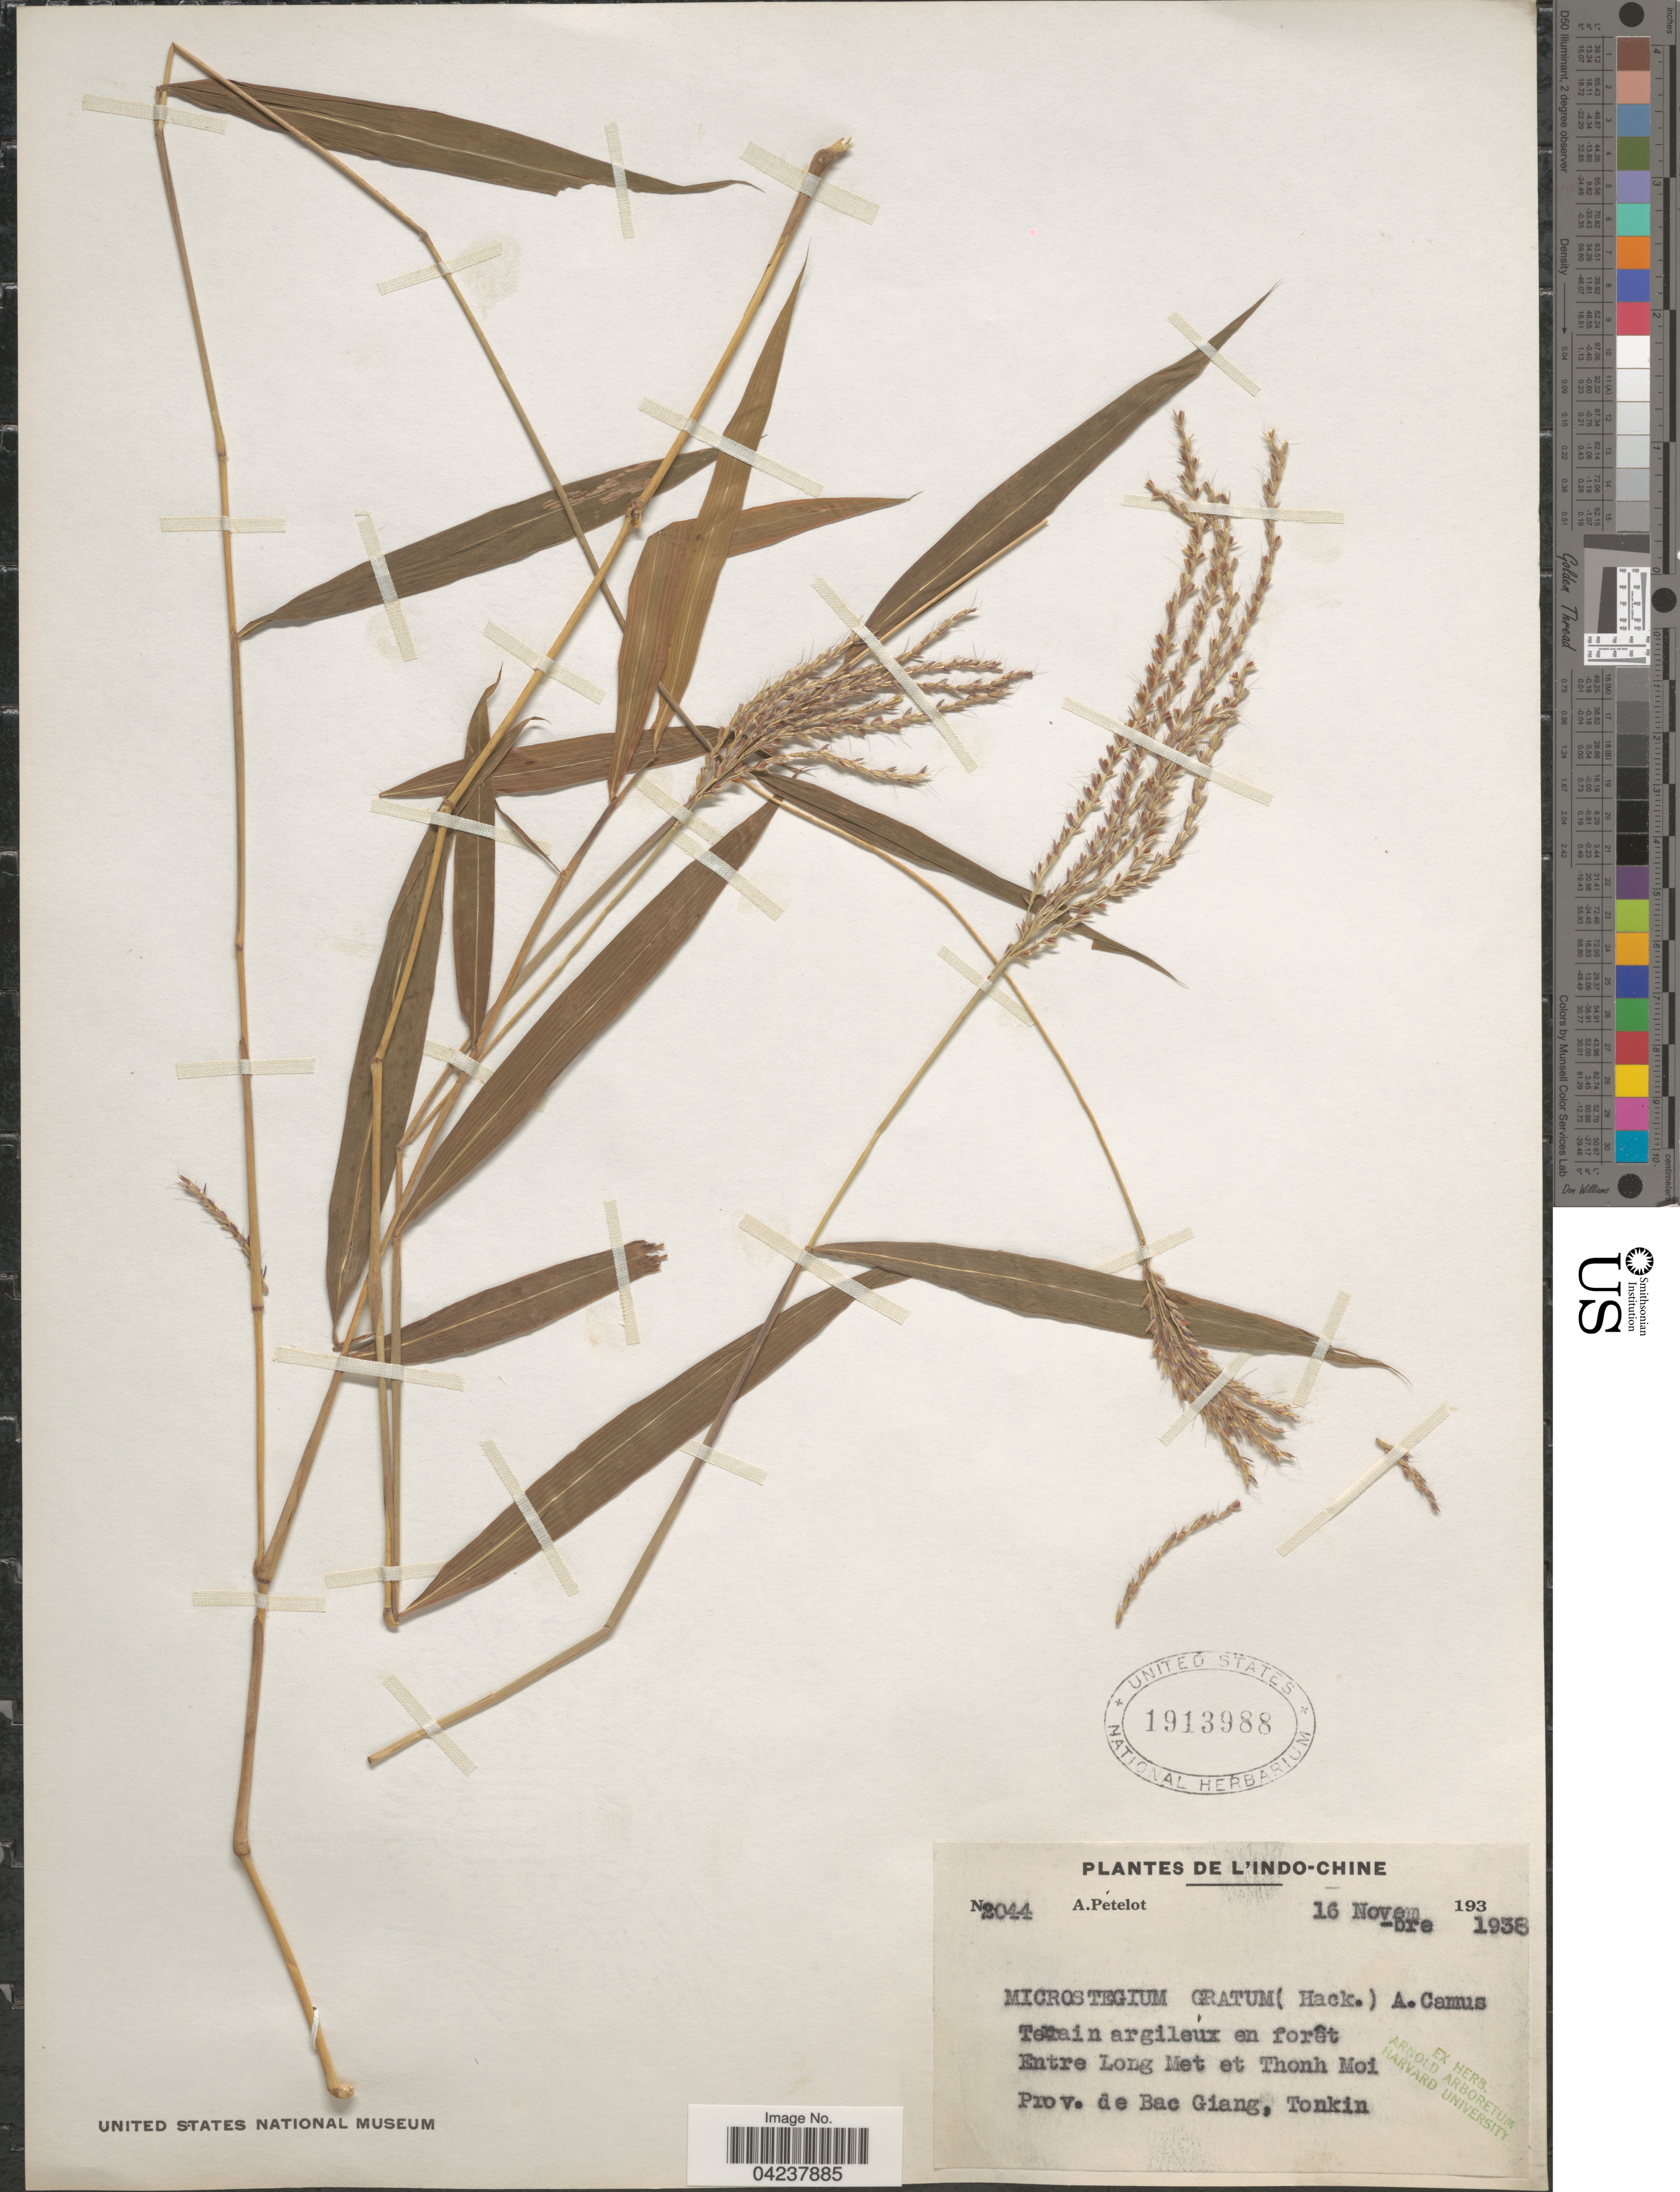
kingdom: Plantae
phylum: Tracheophyta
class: Liliopsida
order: Poales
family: Poaceae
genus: Microstegium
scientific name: Microstegium fasciculatum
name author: (L.) Henr.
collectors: A. Petelot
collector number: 2044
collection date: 1938-11-16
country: Vietnam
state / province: Bac Giang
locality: L'Indo-Chine. Entre Long Met et Thonh Moi. Tonkin.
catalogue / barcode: US 1913988